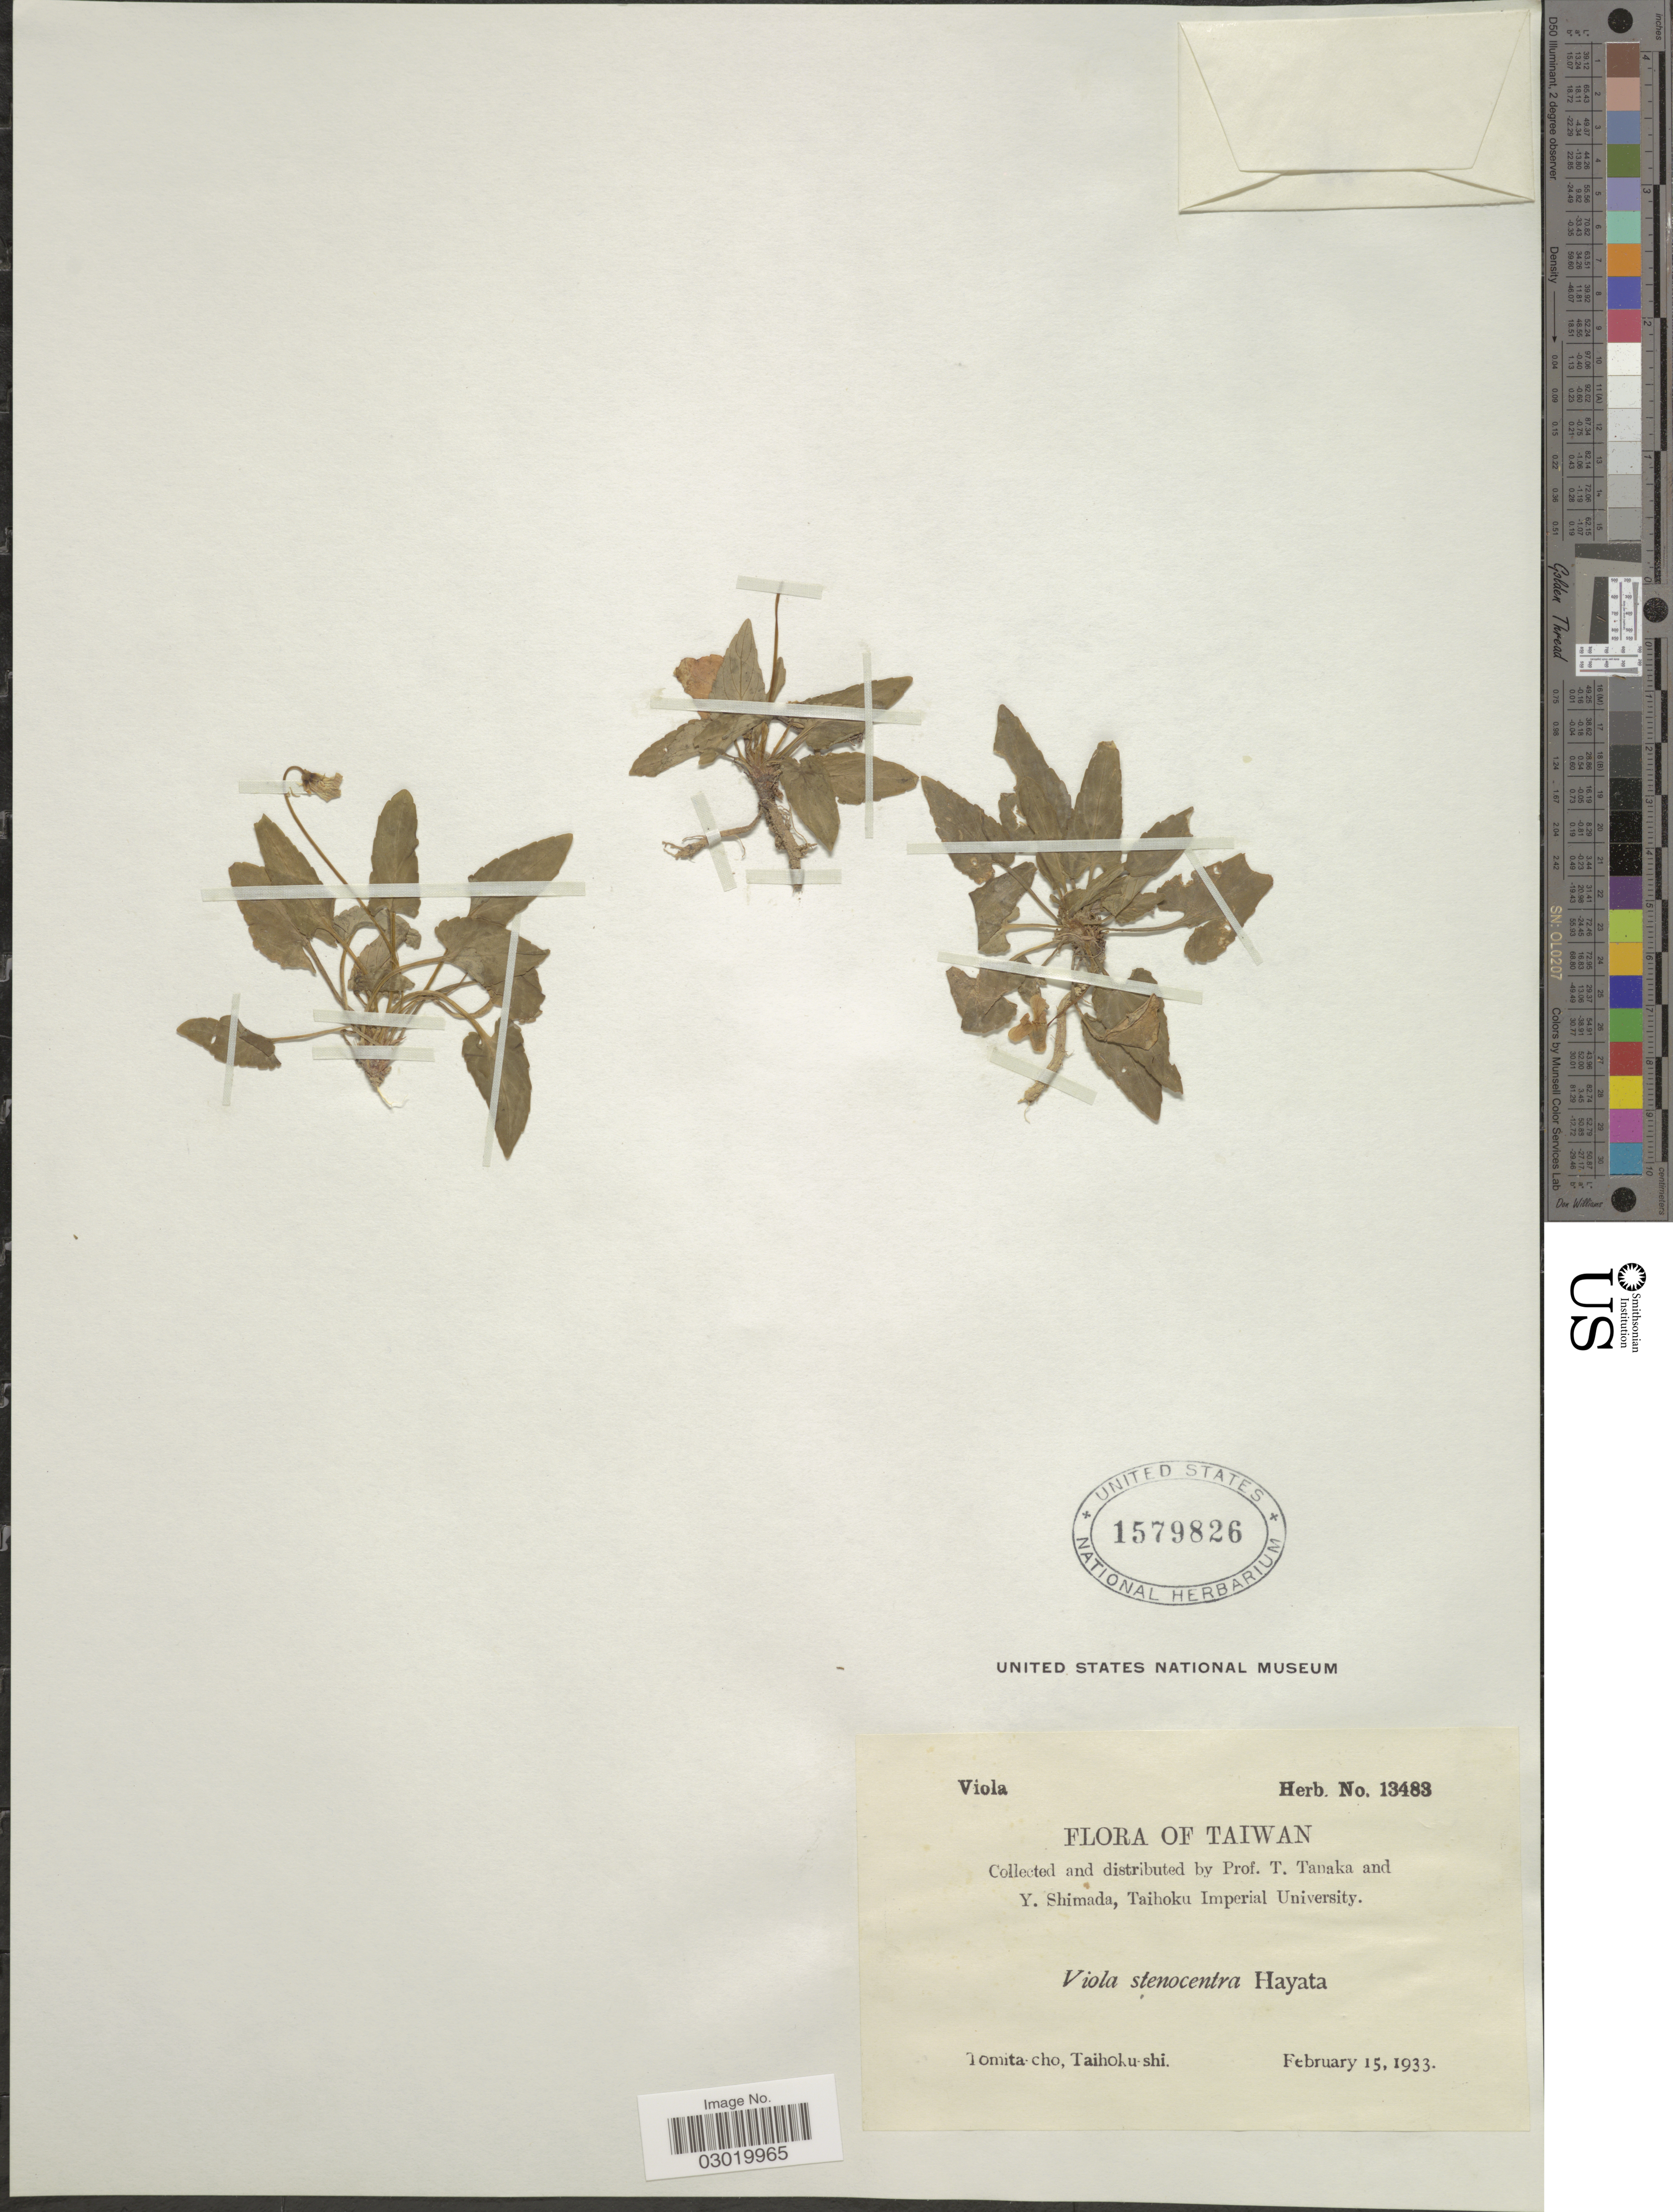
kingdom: Plantae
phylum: Tracheophyta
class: Magnoliopsida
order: Malpighiales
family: Violaceae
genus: Viola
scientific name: Viola pseudojaponica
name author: Nakai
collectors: T. Tanaka & Y. Shimada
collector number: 13483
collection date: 1933-02-15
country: Taiwan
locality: Tomita-cho, Taihoku-shi.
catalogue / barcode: US 1579826